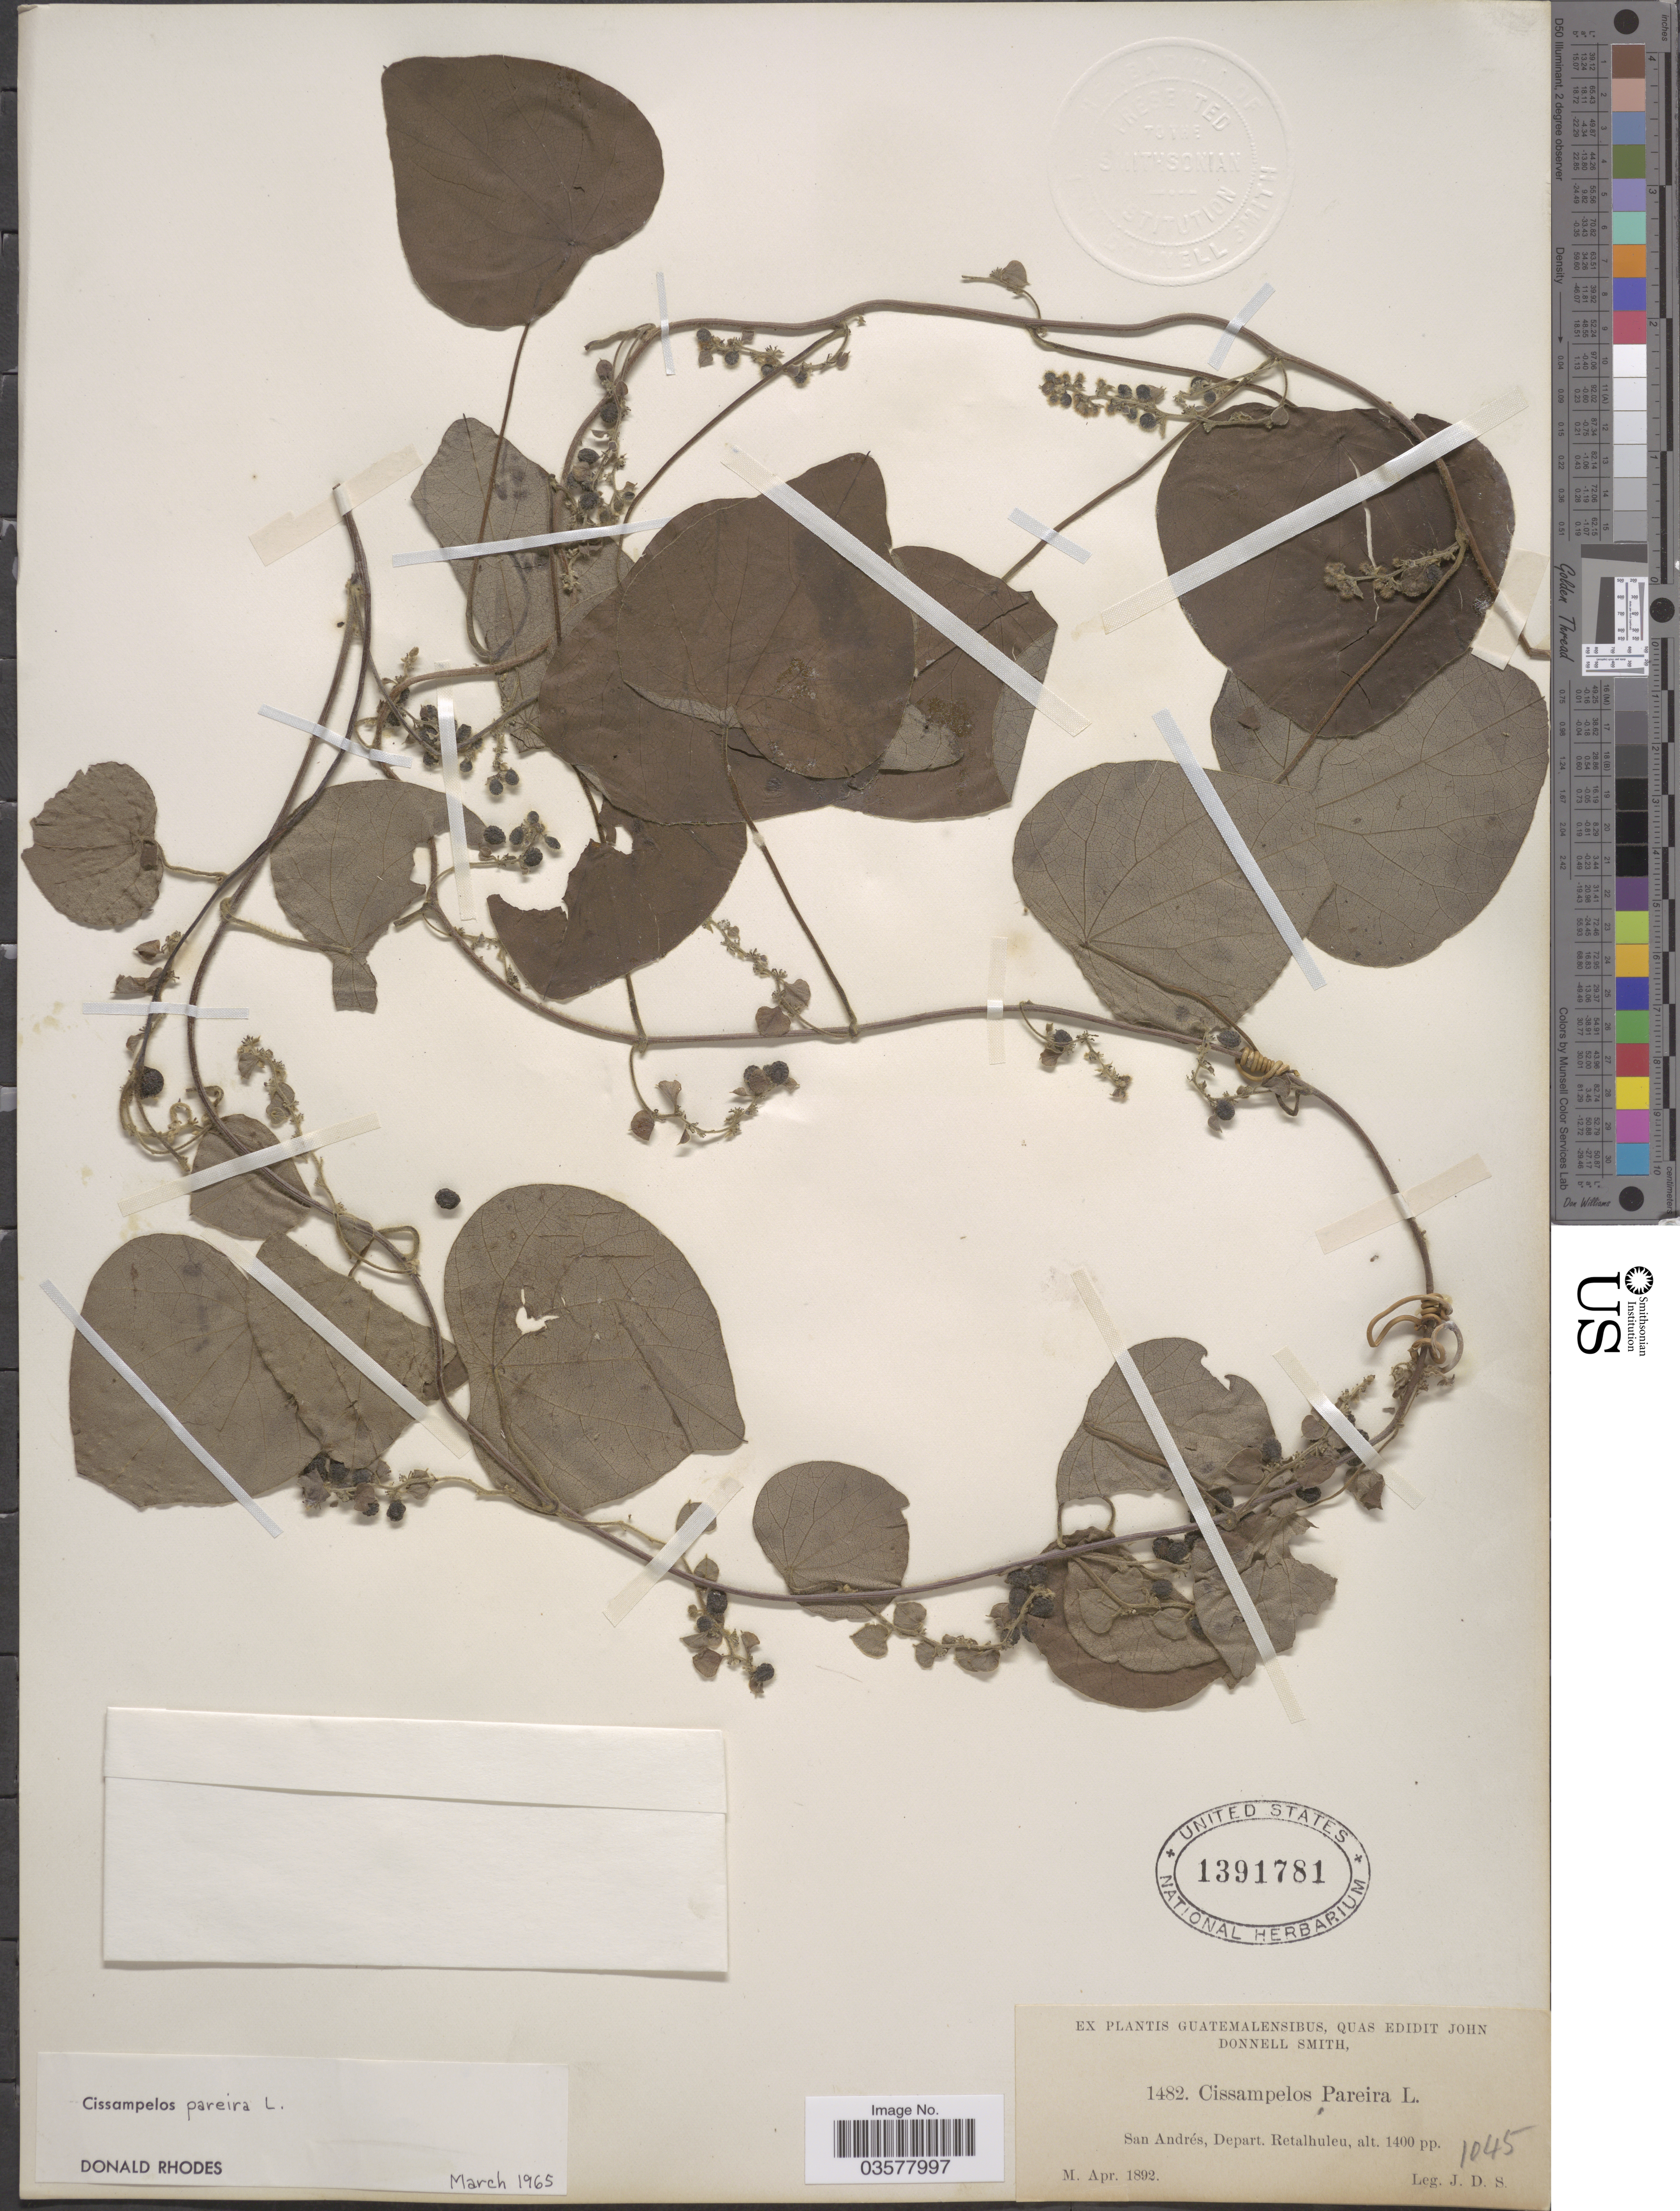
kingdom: Plantae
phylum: Tracheophyta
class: Magnoliopsida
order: Ranunculales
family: Menispermaceae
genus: Cissampelos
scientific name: Cissampelos pareira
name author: L.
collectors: J. Donnell Smith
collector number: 1482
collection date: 1892-04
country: Guatemala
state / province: Retalhuleu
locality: San Andrés, Depart. Retalhuleu.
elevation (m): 427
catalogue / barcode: US 1391781